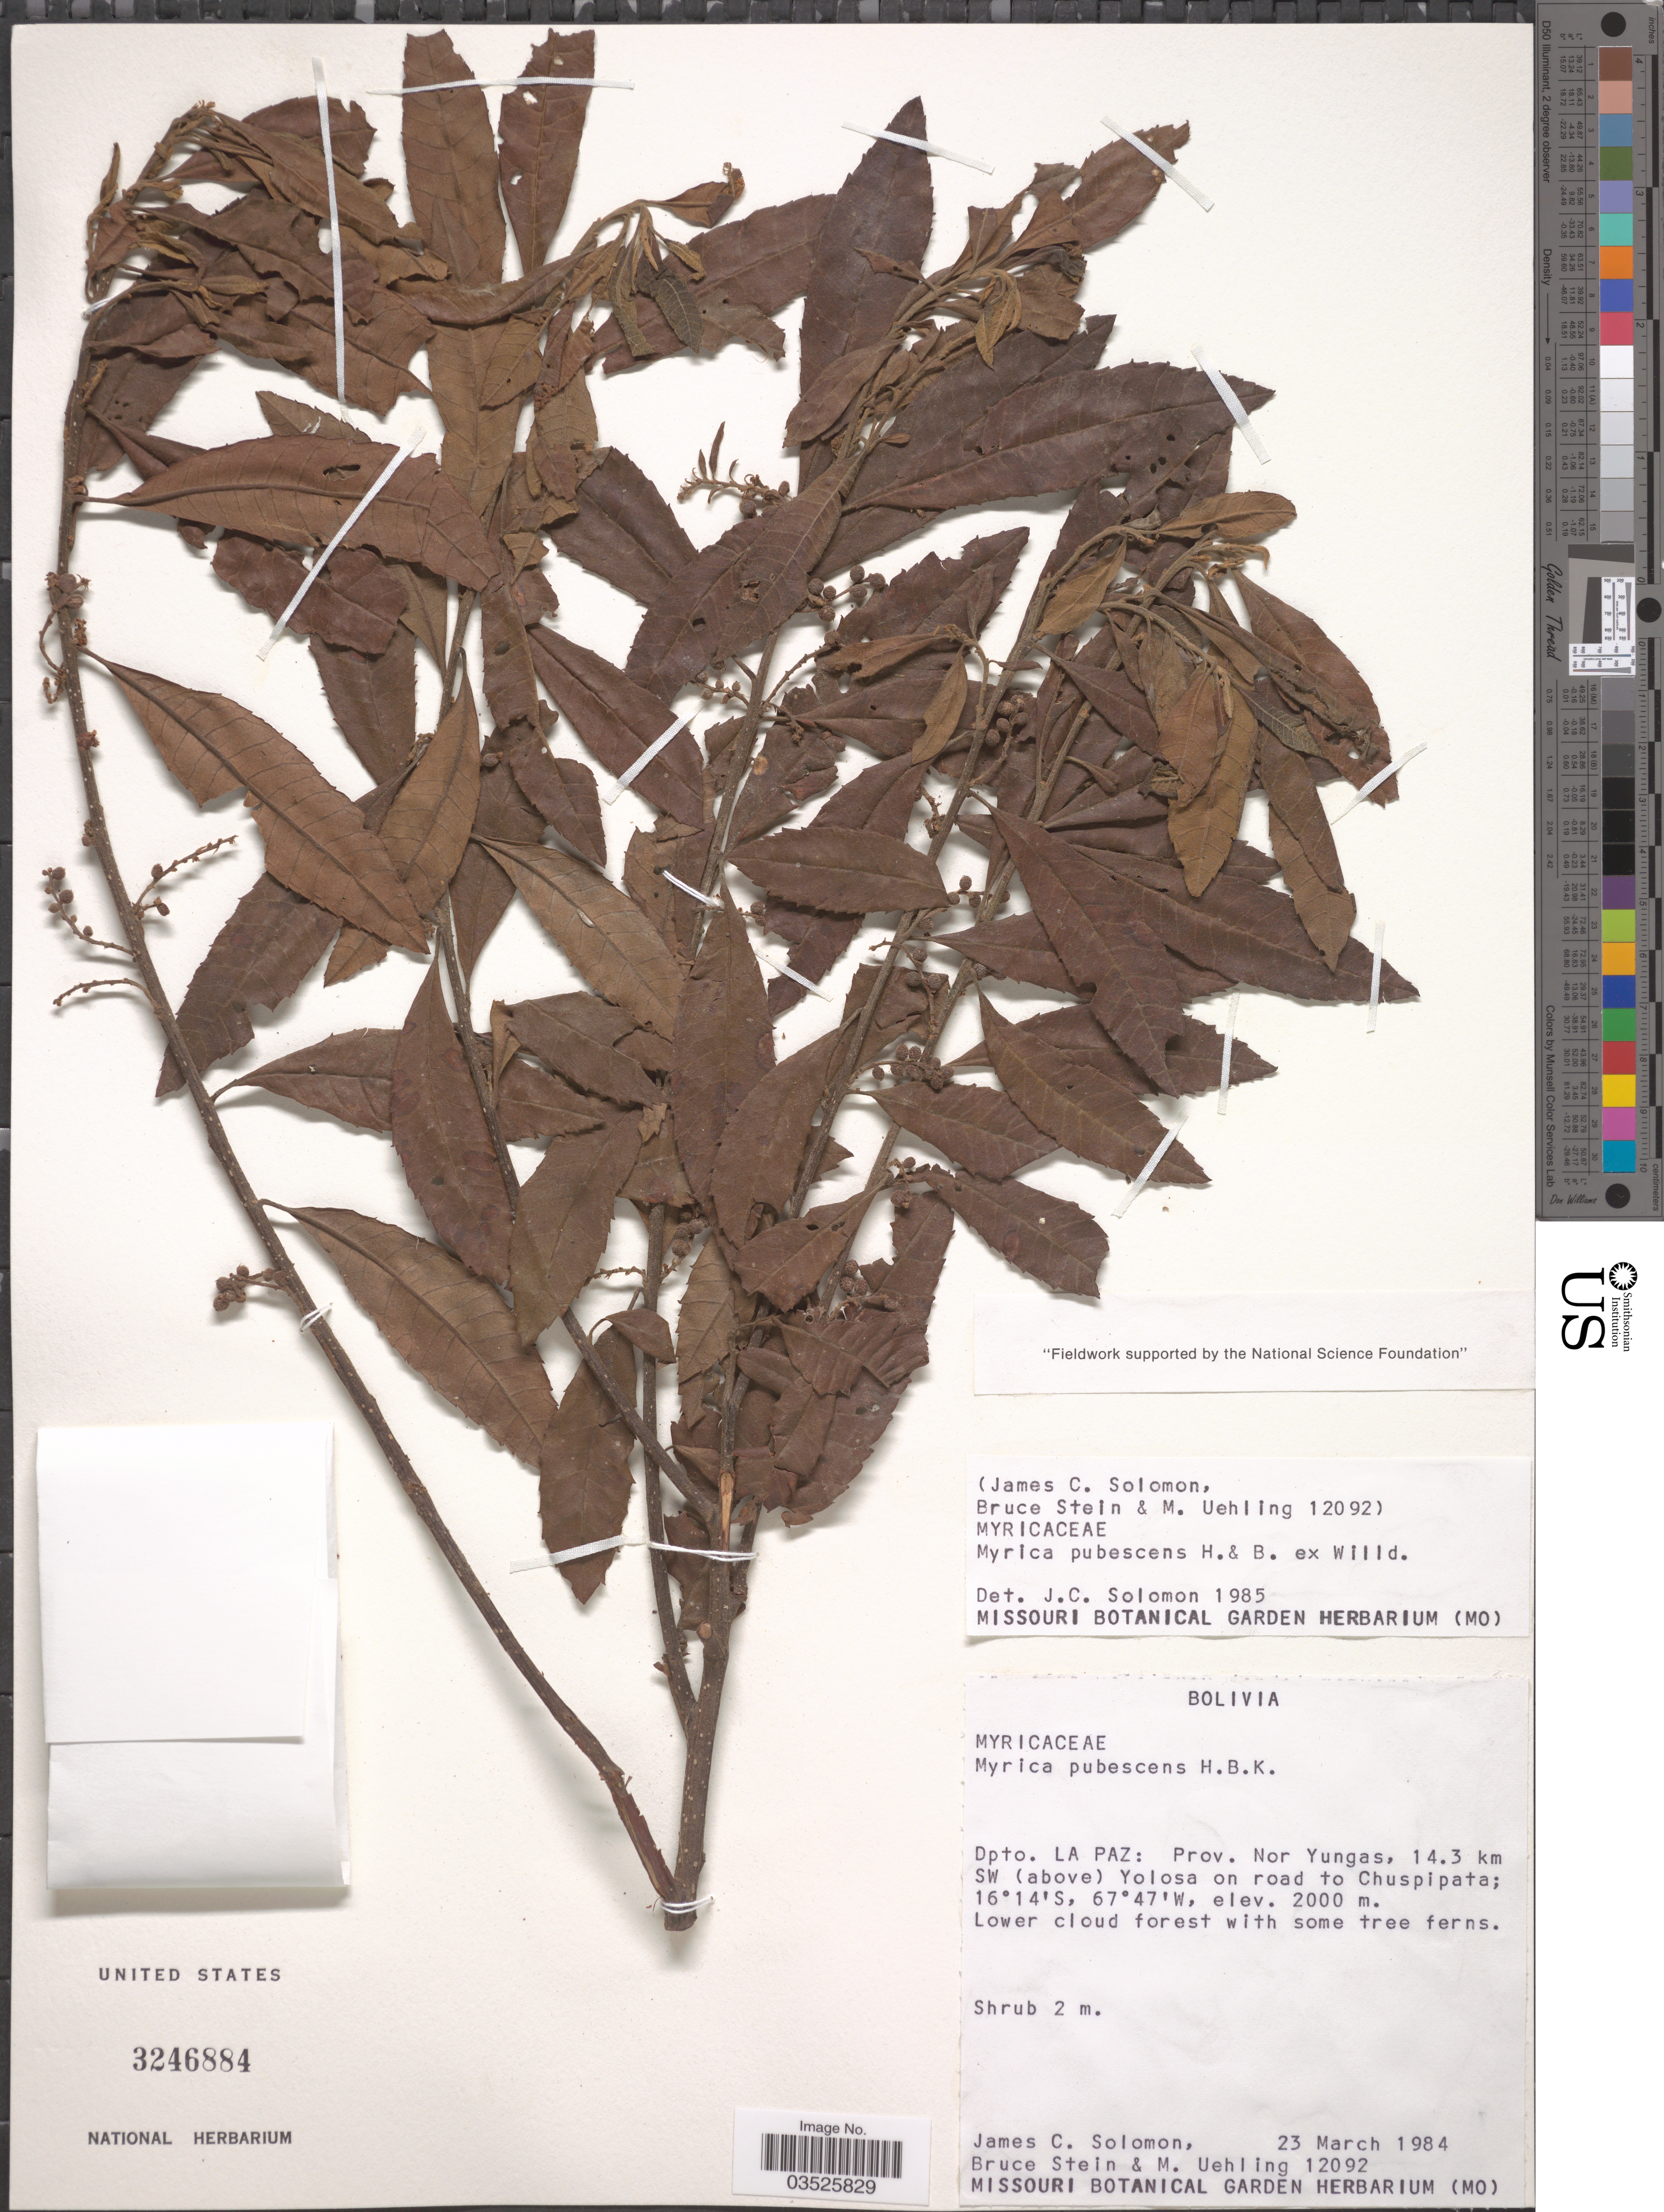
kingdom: Plantae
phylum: Tracheophyta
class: Magnoliopsida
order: Fagales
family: Myricaceae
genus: Morella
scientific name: Morella pubescens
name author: (Humb. & Bonpl. ex Willd.) Wilbur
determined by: Strong, M. T., (US), Smithsonian Institution - National Museum of Natural History (UNITED STATES)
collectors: J. C. Solomon, B. Stein & M. Uehling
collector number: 12092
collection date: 1984-03-23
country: Bolivia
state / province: La Paz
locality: Dpto. La Paz: Prov. Nor Yungas, 14.3 km SW (above) Yolosa) on road to Chusipata.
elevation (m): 2000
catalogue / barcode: US 3246884